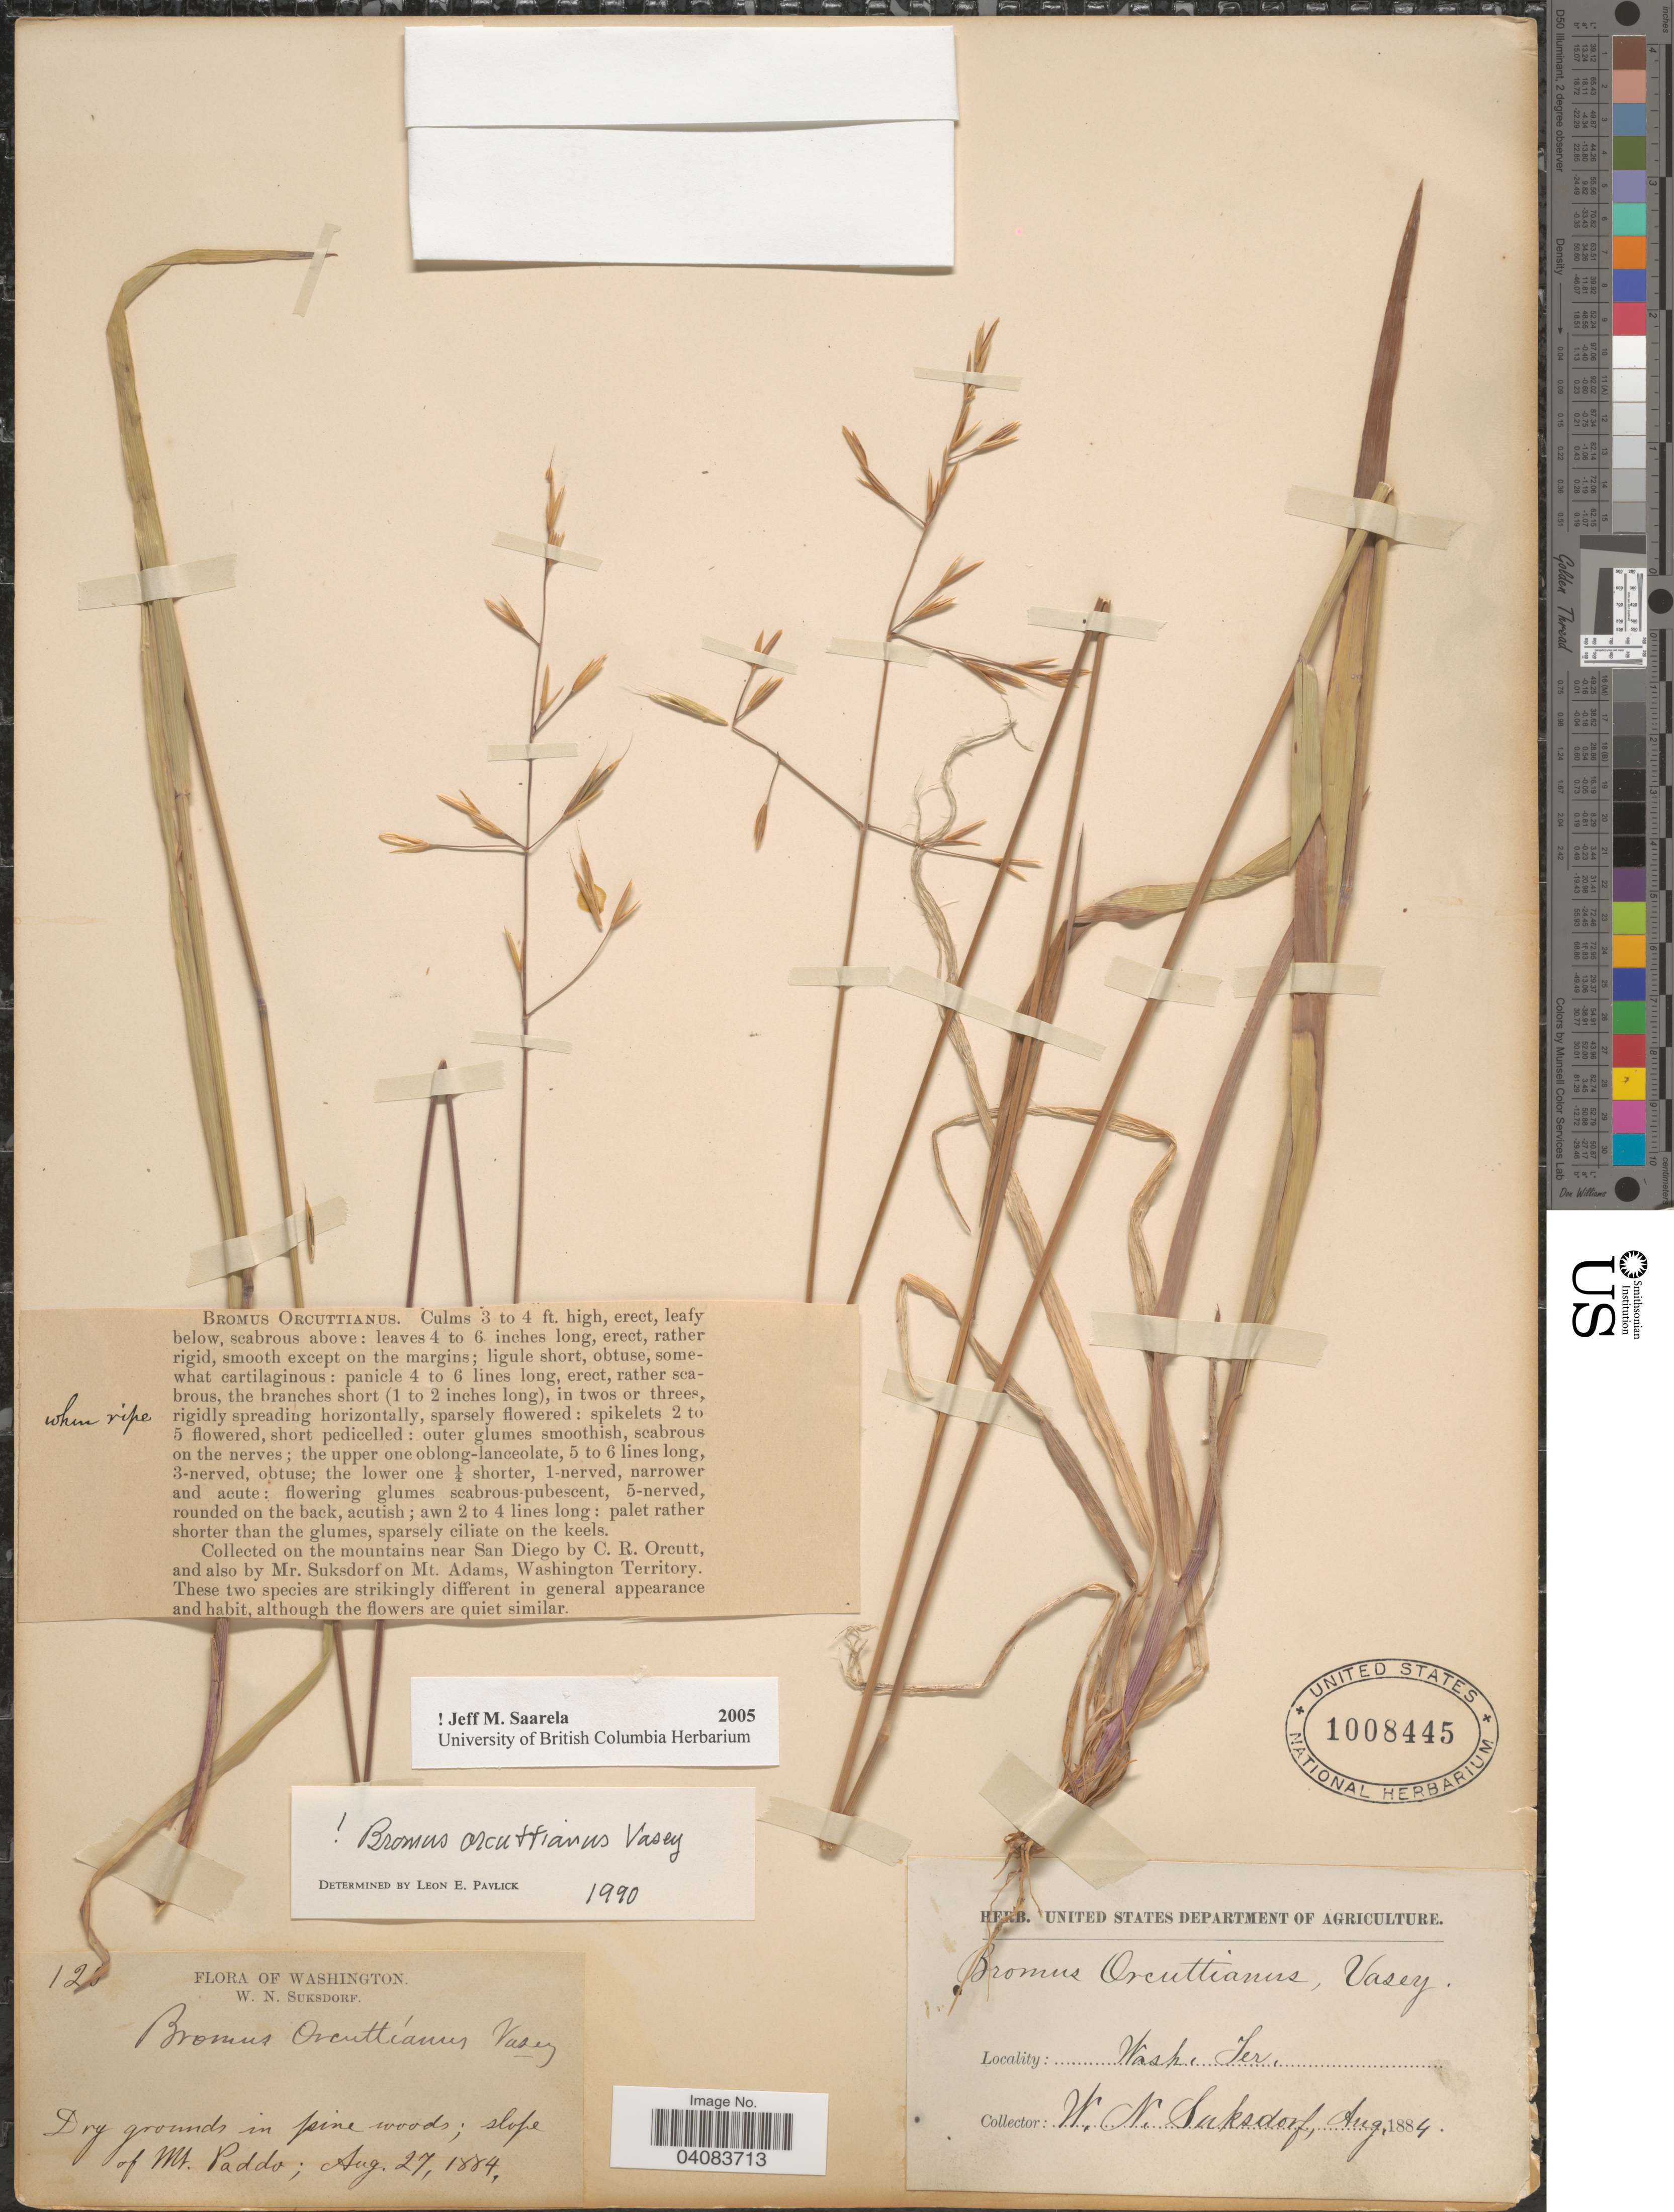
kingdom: Plantae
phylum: Tracheophyta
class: Liliopsida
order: Poales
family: Poaceae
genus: Bromus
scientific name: Bromus orcuttianus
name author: Vasey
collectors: C. R. Orcutt & W. N. Suksdorf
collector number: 12!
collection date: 1884-08-27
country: United States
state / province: Washington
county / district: Skamania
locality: On the mountains near San Diego, on Mt. Adams. Slope of Mt. Paddo.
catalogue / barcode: US 1008445